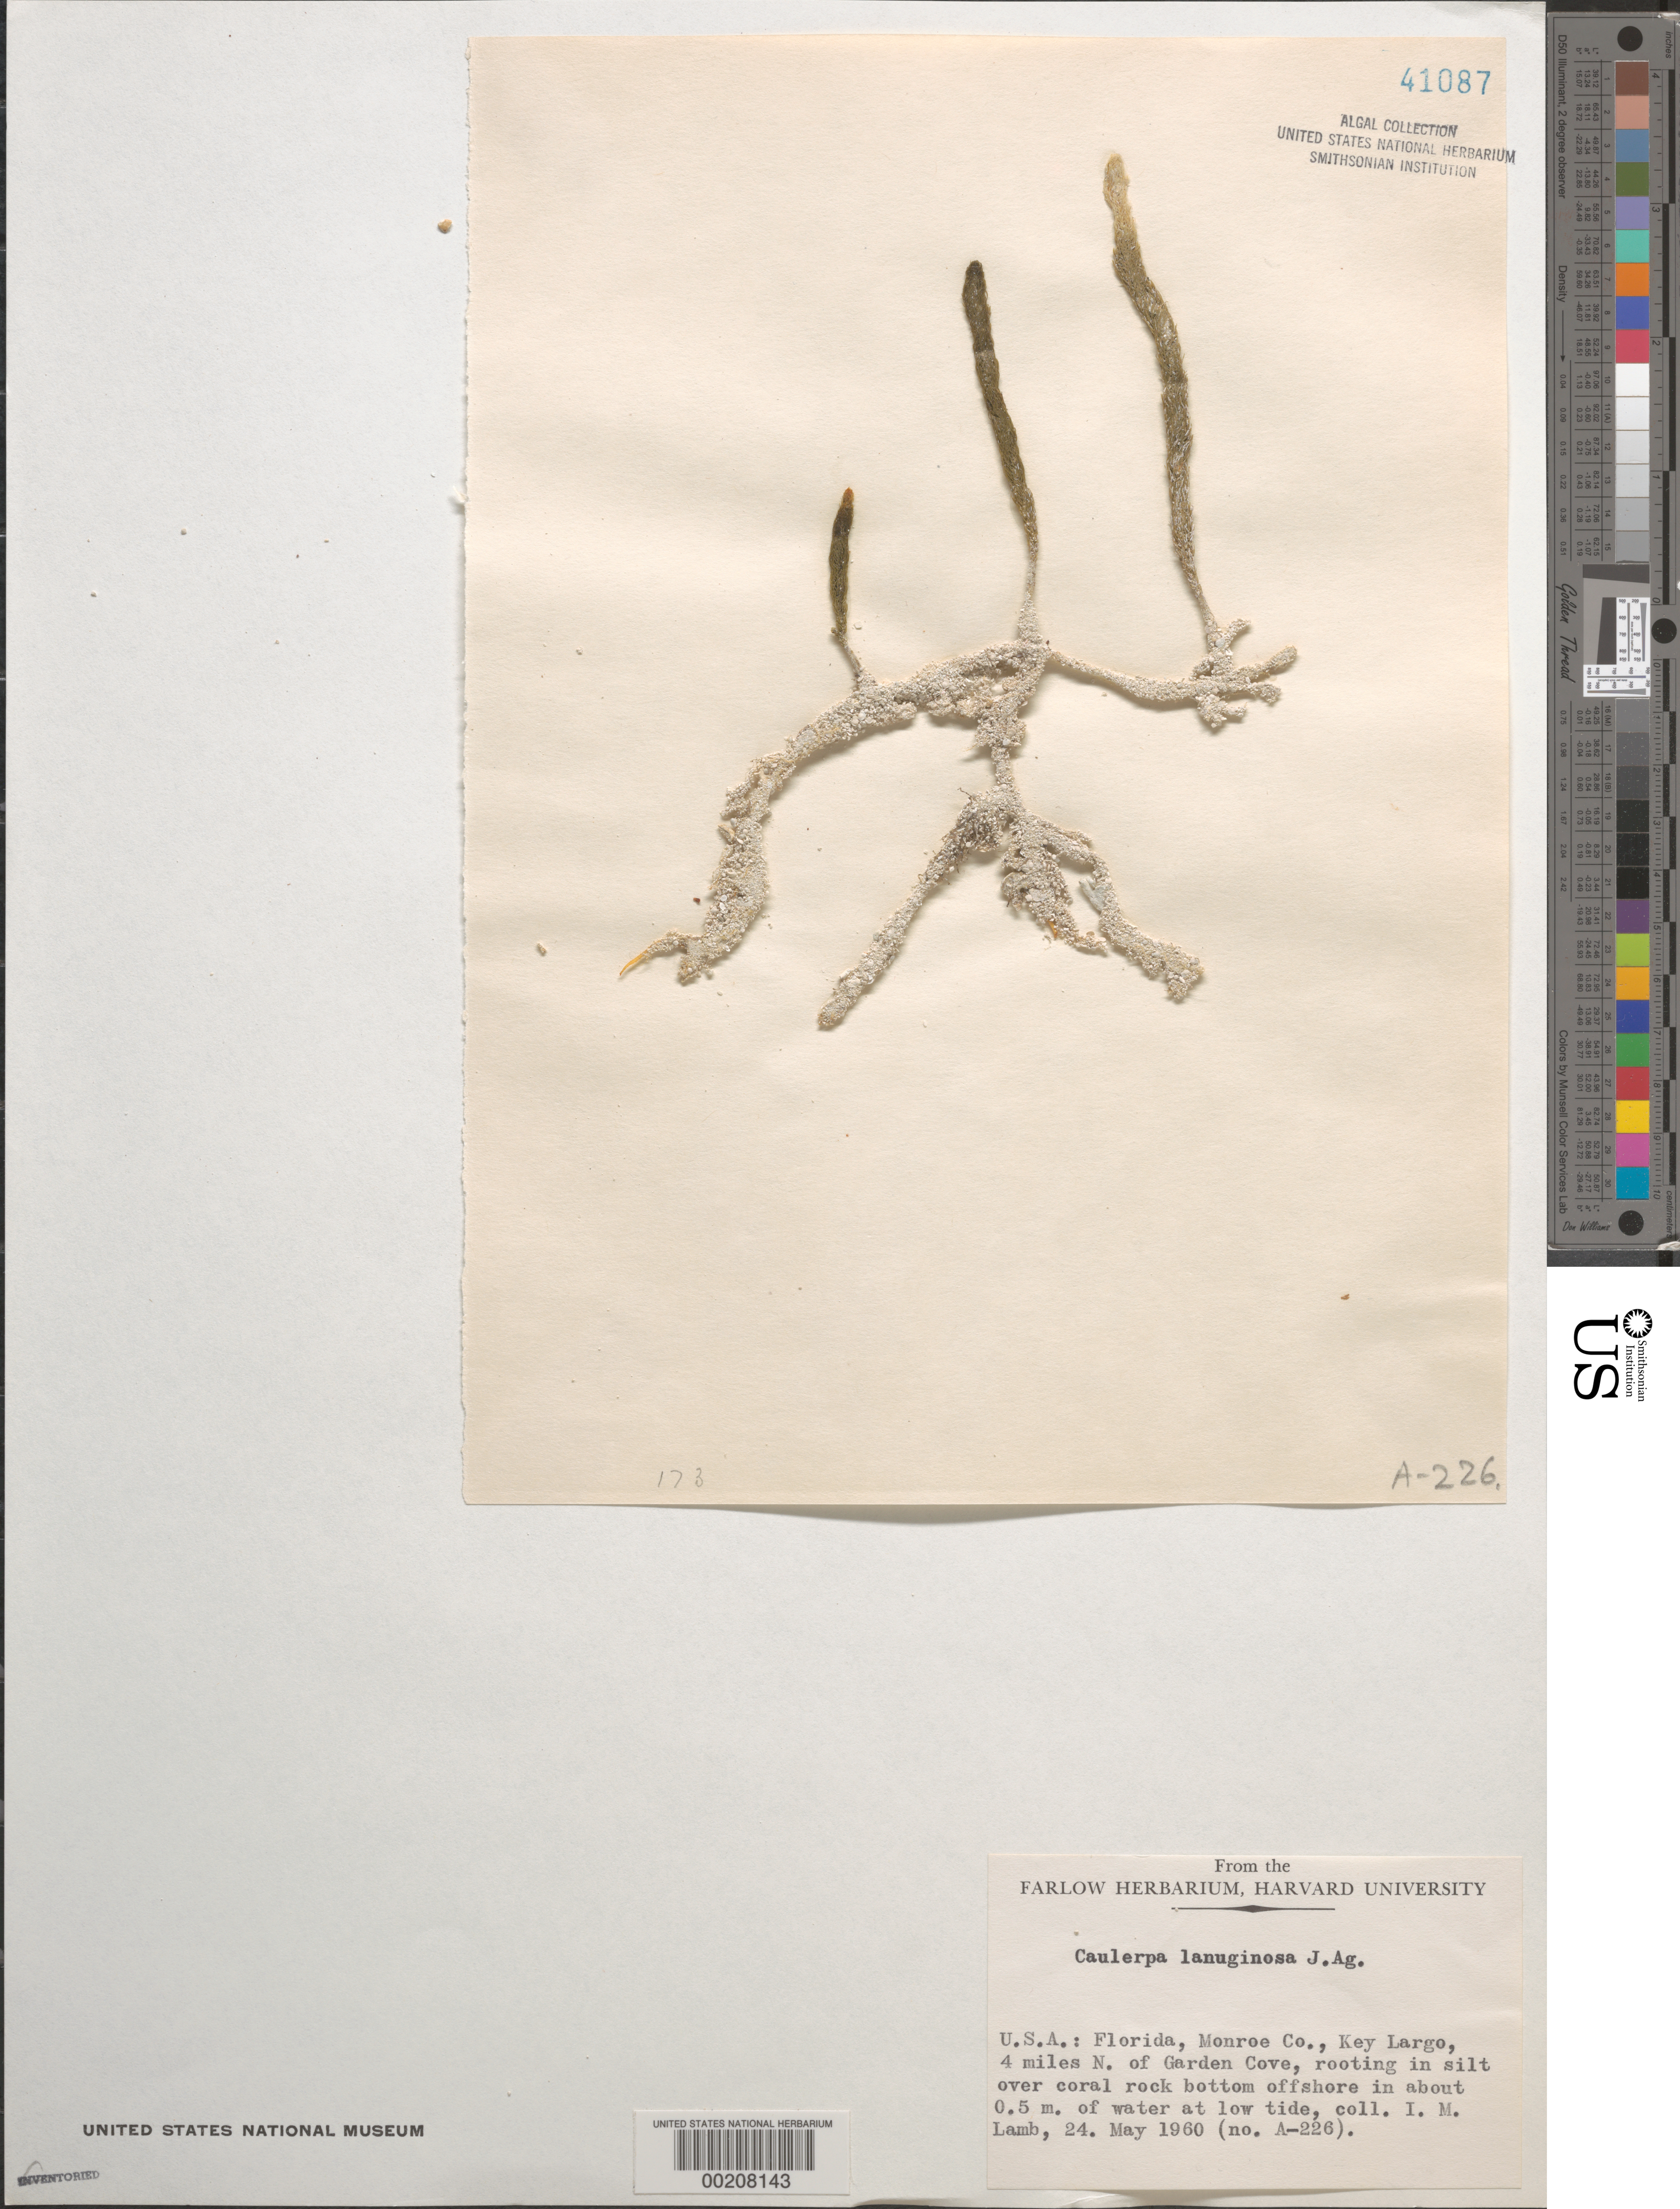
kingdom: Plantae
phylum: Chlorophyta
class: Ulvophyceae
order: Bryopsidales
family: Caulerpaceae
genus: Caulerpa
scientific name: Caulerpa lanuginosa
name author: J. Agardh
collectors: I. M. Lamb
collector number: A-226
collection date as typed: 24 May 1960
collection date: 1960-05-24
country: United States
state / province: Florida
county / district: Monroe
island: Key Largo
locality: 4 miles north of Garden Cove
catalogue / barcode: US 41087